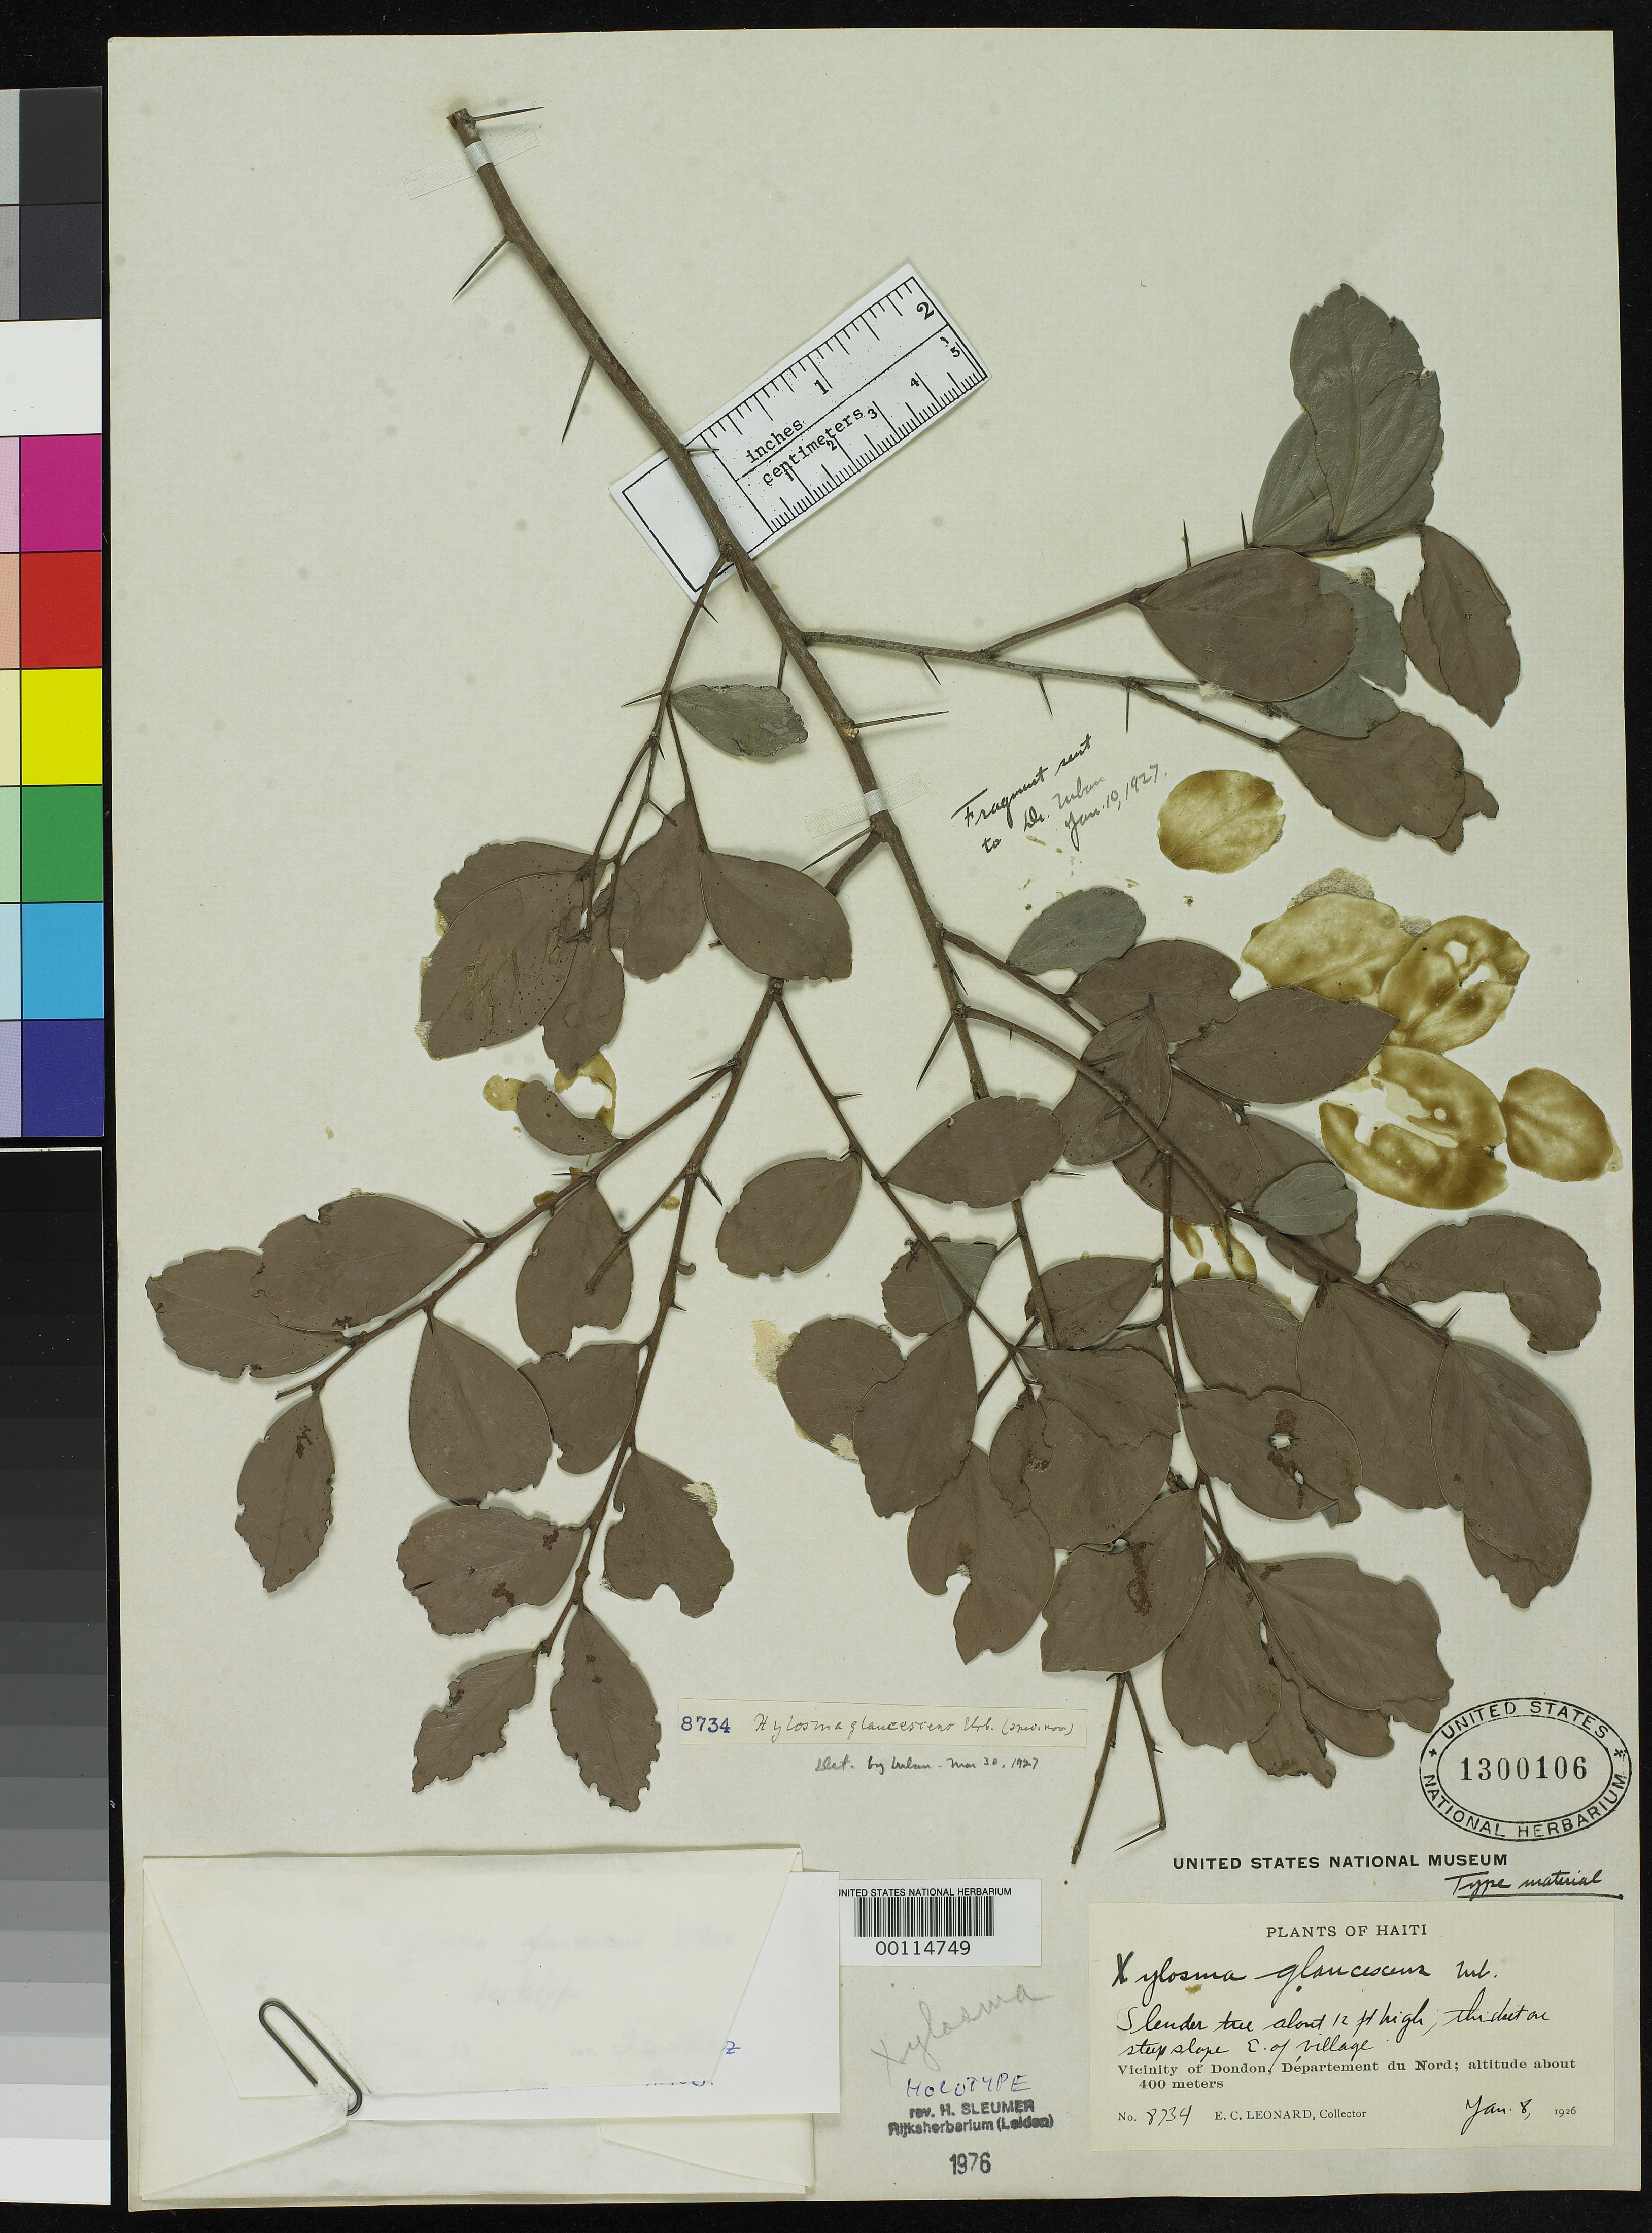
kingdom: Plantae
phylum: Tracheophyta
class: Magnoliopsida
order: Malpighiales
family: Salicaceae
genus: Xylosma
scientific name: Xylosma glaucescens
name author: Urb.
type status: Holotype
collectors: E. C. Leonard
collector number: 8734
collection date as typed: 08 Jan 1926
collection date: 1926-01-08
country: Haiti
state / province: Nord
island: Hispaniola Island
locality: Vicinity of Dondon.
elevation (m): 400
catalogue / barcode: US 1300106